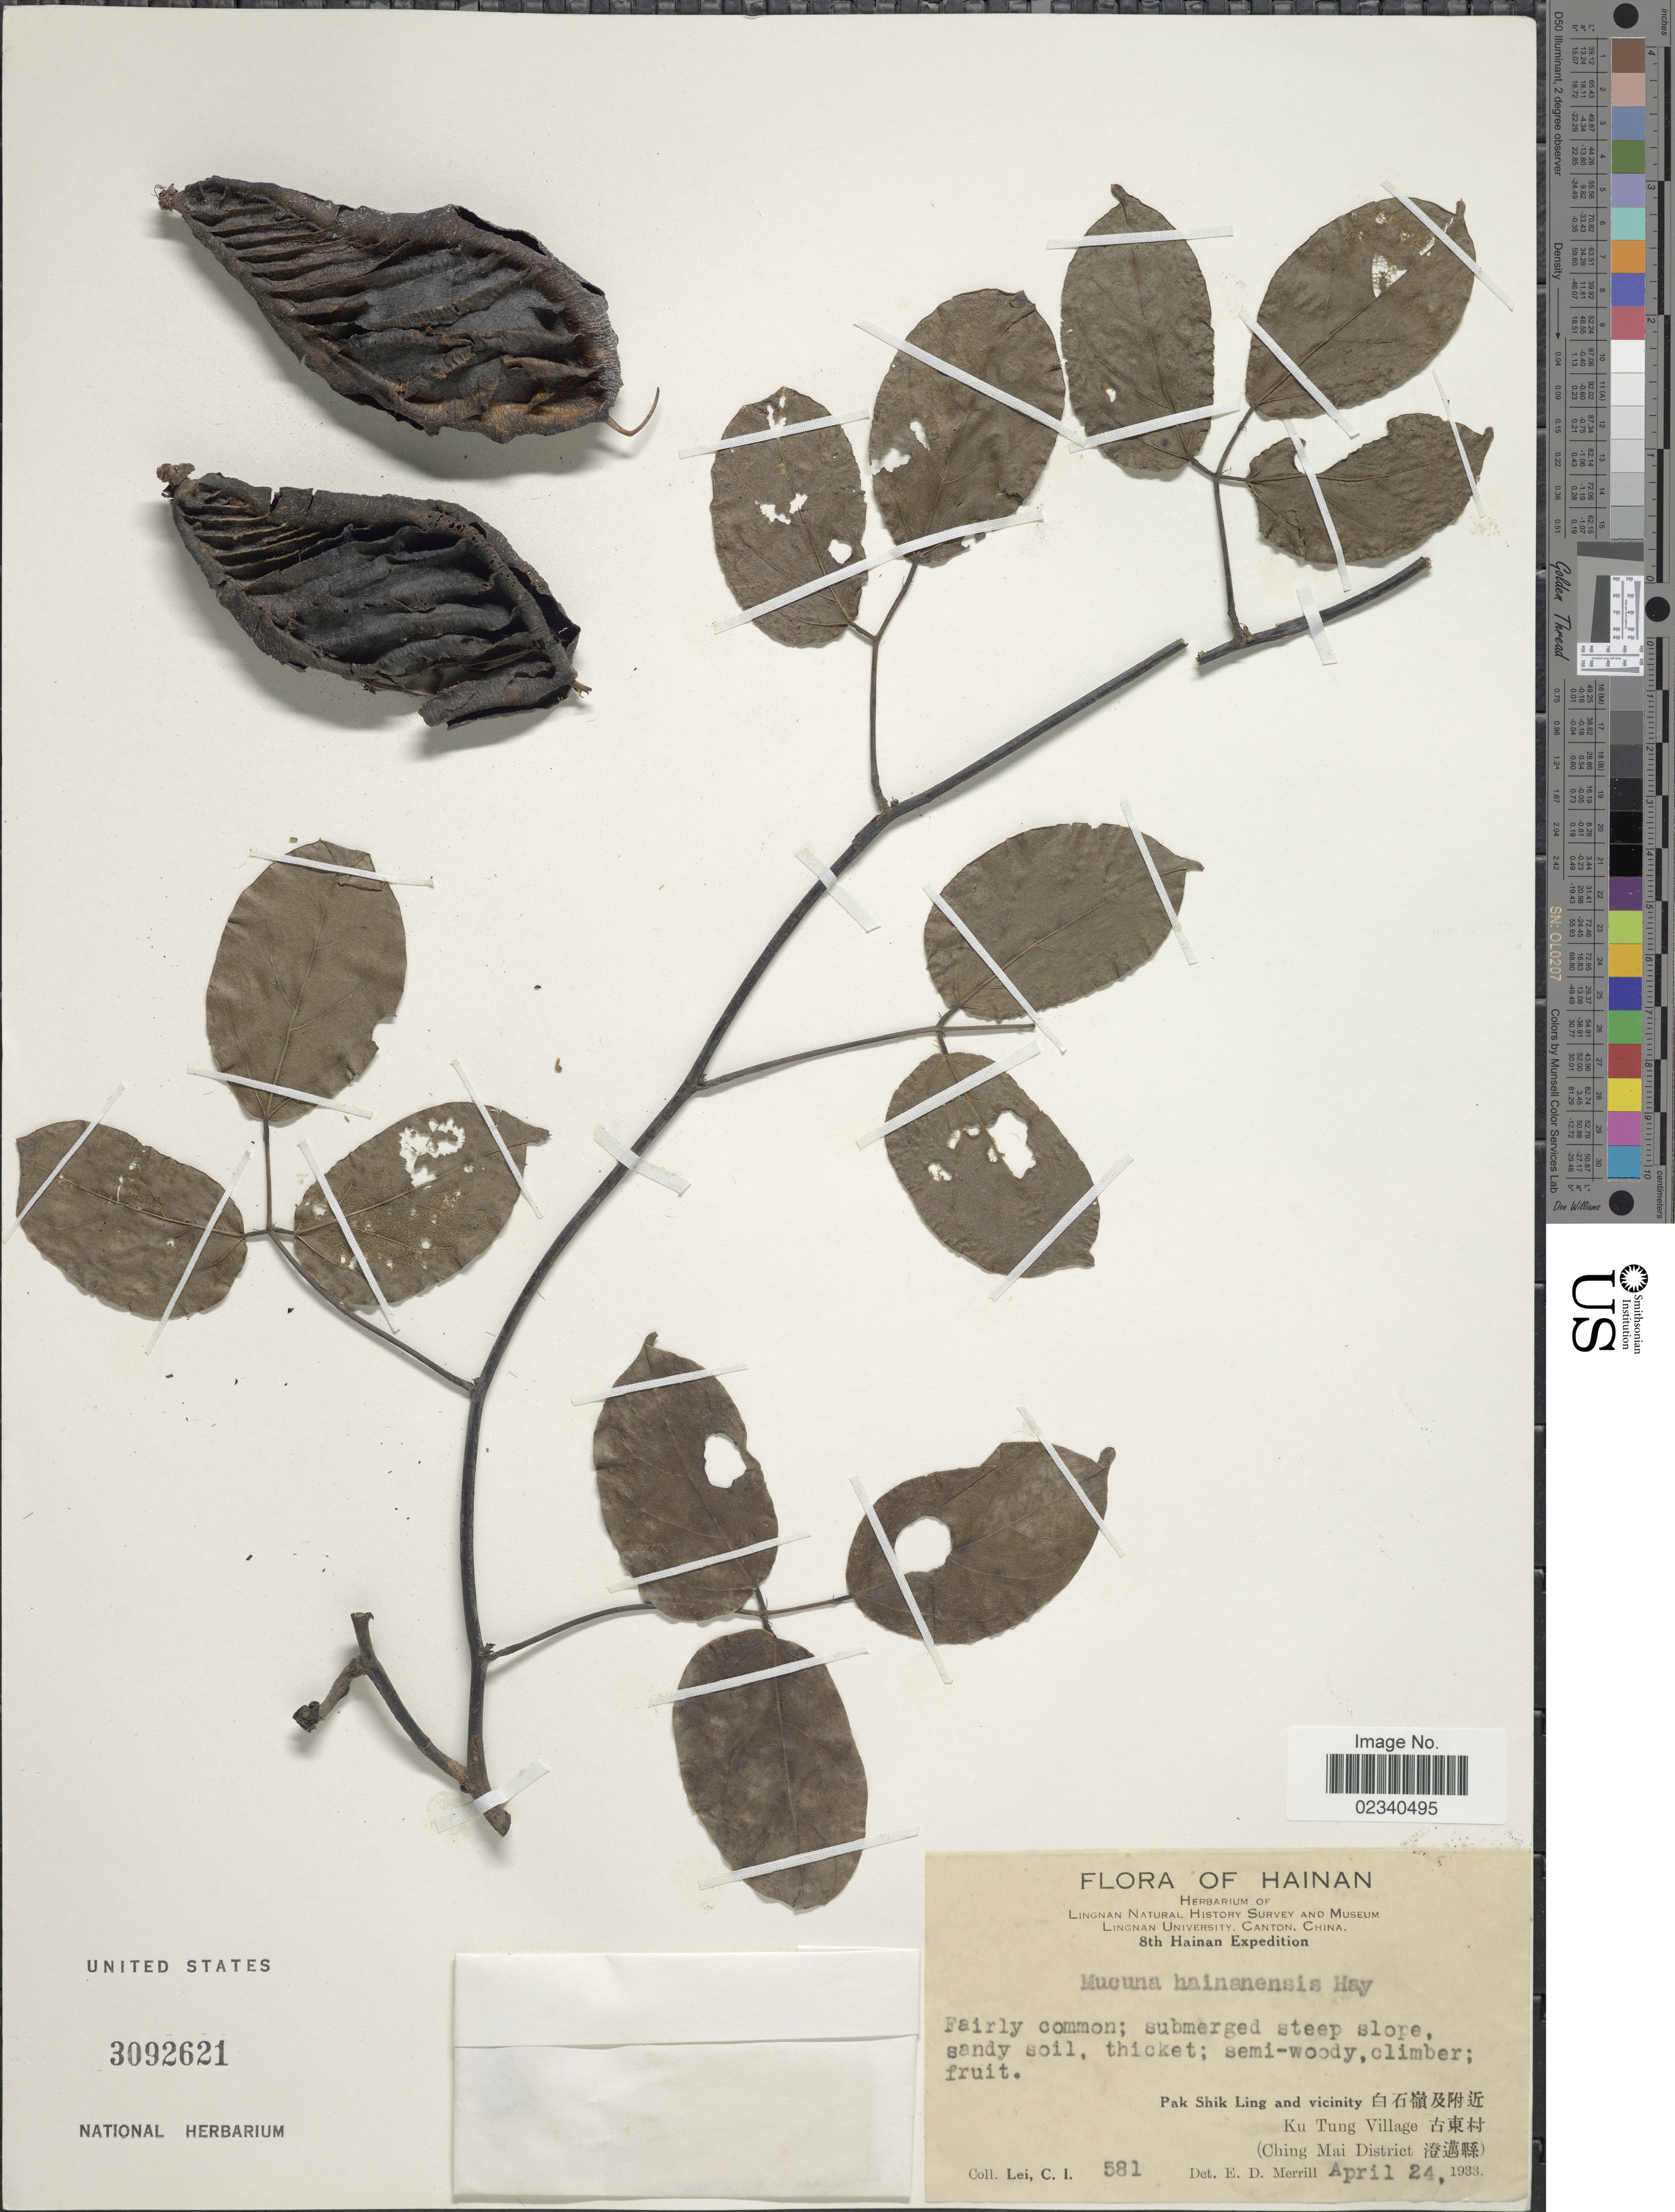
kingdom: Plantae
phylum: Tracheophyta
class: Magnoliopsida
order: Fabales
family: Fabaceae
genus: Mucuna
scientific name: Mucuna hainanensis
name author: Hayata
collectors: C. I. Lei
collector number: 581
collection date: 1933-04-24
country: China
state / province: Hainan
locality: Pak Shing Ling and vicinity. Ku Tung Village (Ching Mai District)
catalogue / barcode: US 3092621